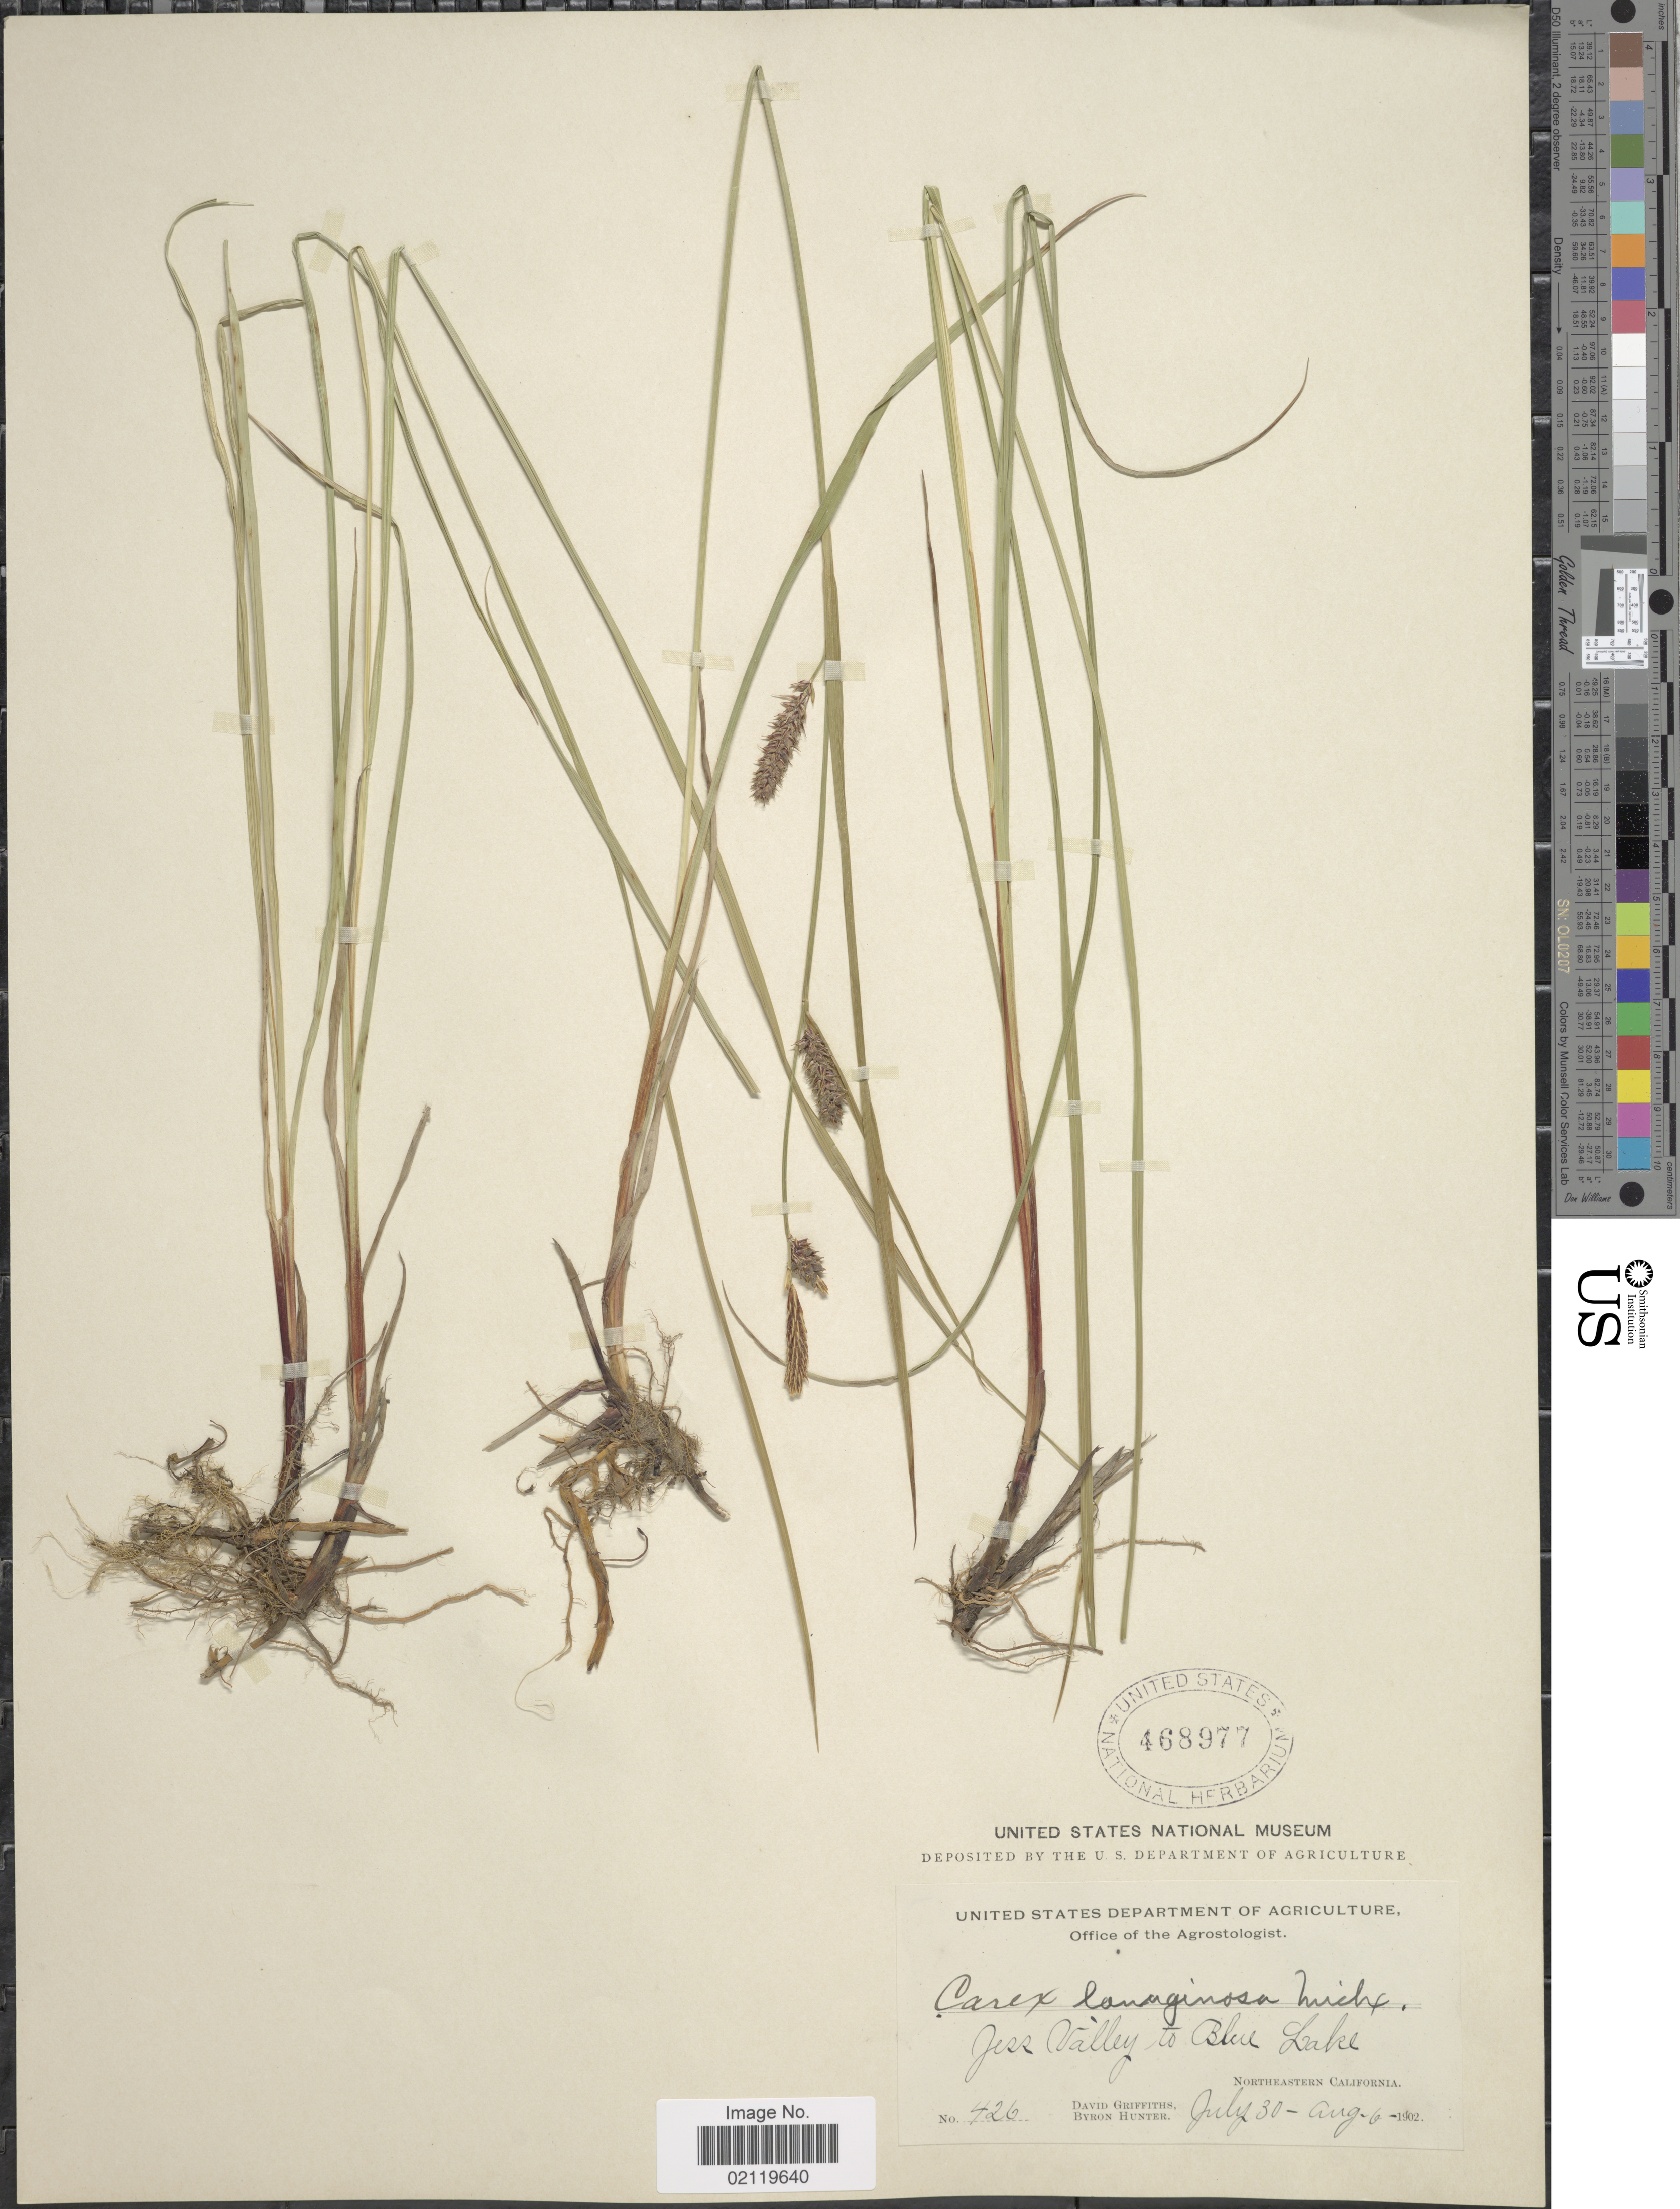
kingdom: Plantae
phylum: Tracheophyta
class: Liliopsida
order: Poales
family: Cyperaceae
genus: Carex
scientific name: Carex pellita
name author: Muhl. ex Willd.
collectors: D. Griffiths & B. Hunter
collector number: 426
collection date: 1902-07-30/1902-08-06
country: United States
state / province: California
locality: Jess Valley to Blue Lake. Northeastern California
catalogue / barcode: US 468977